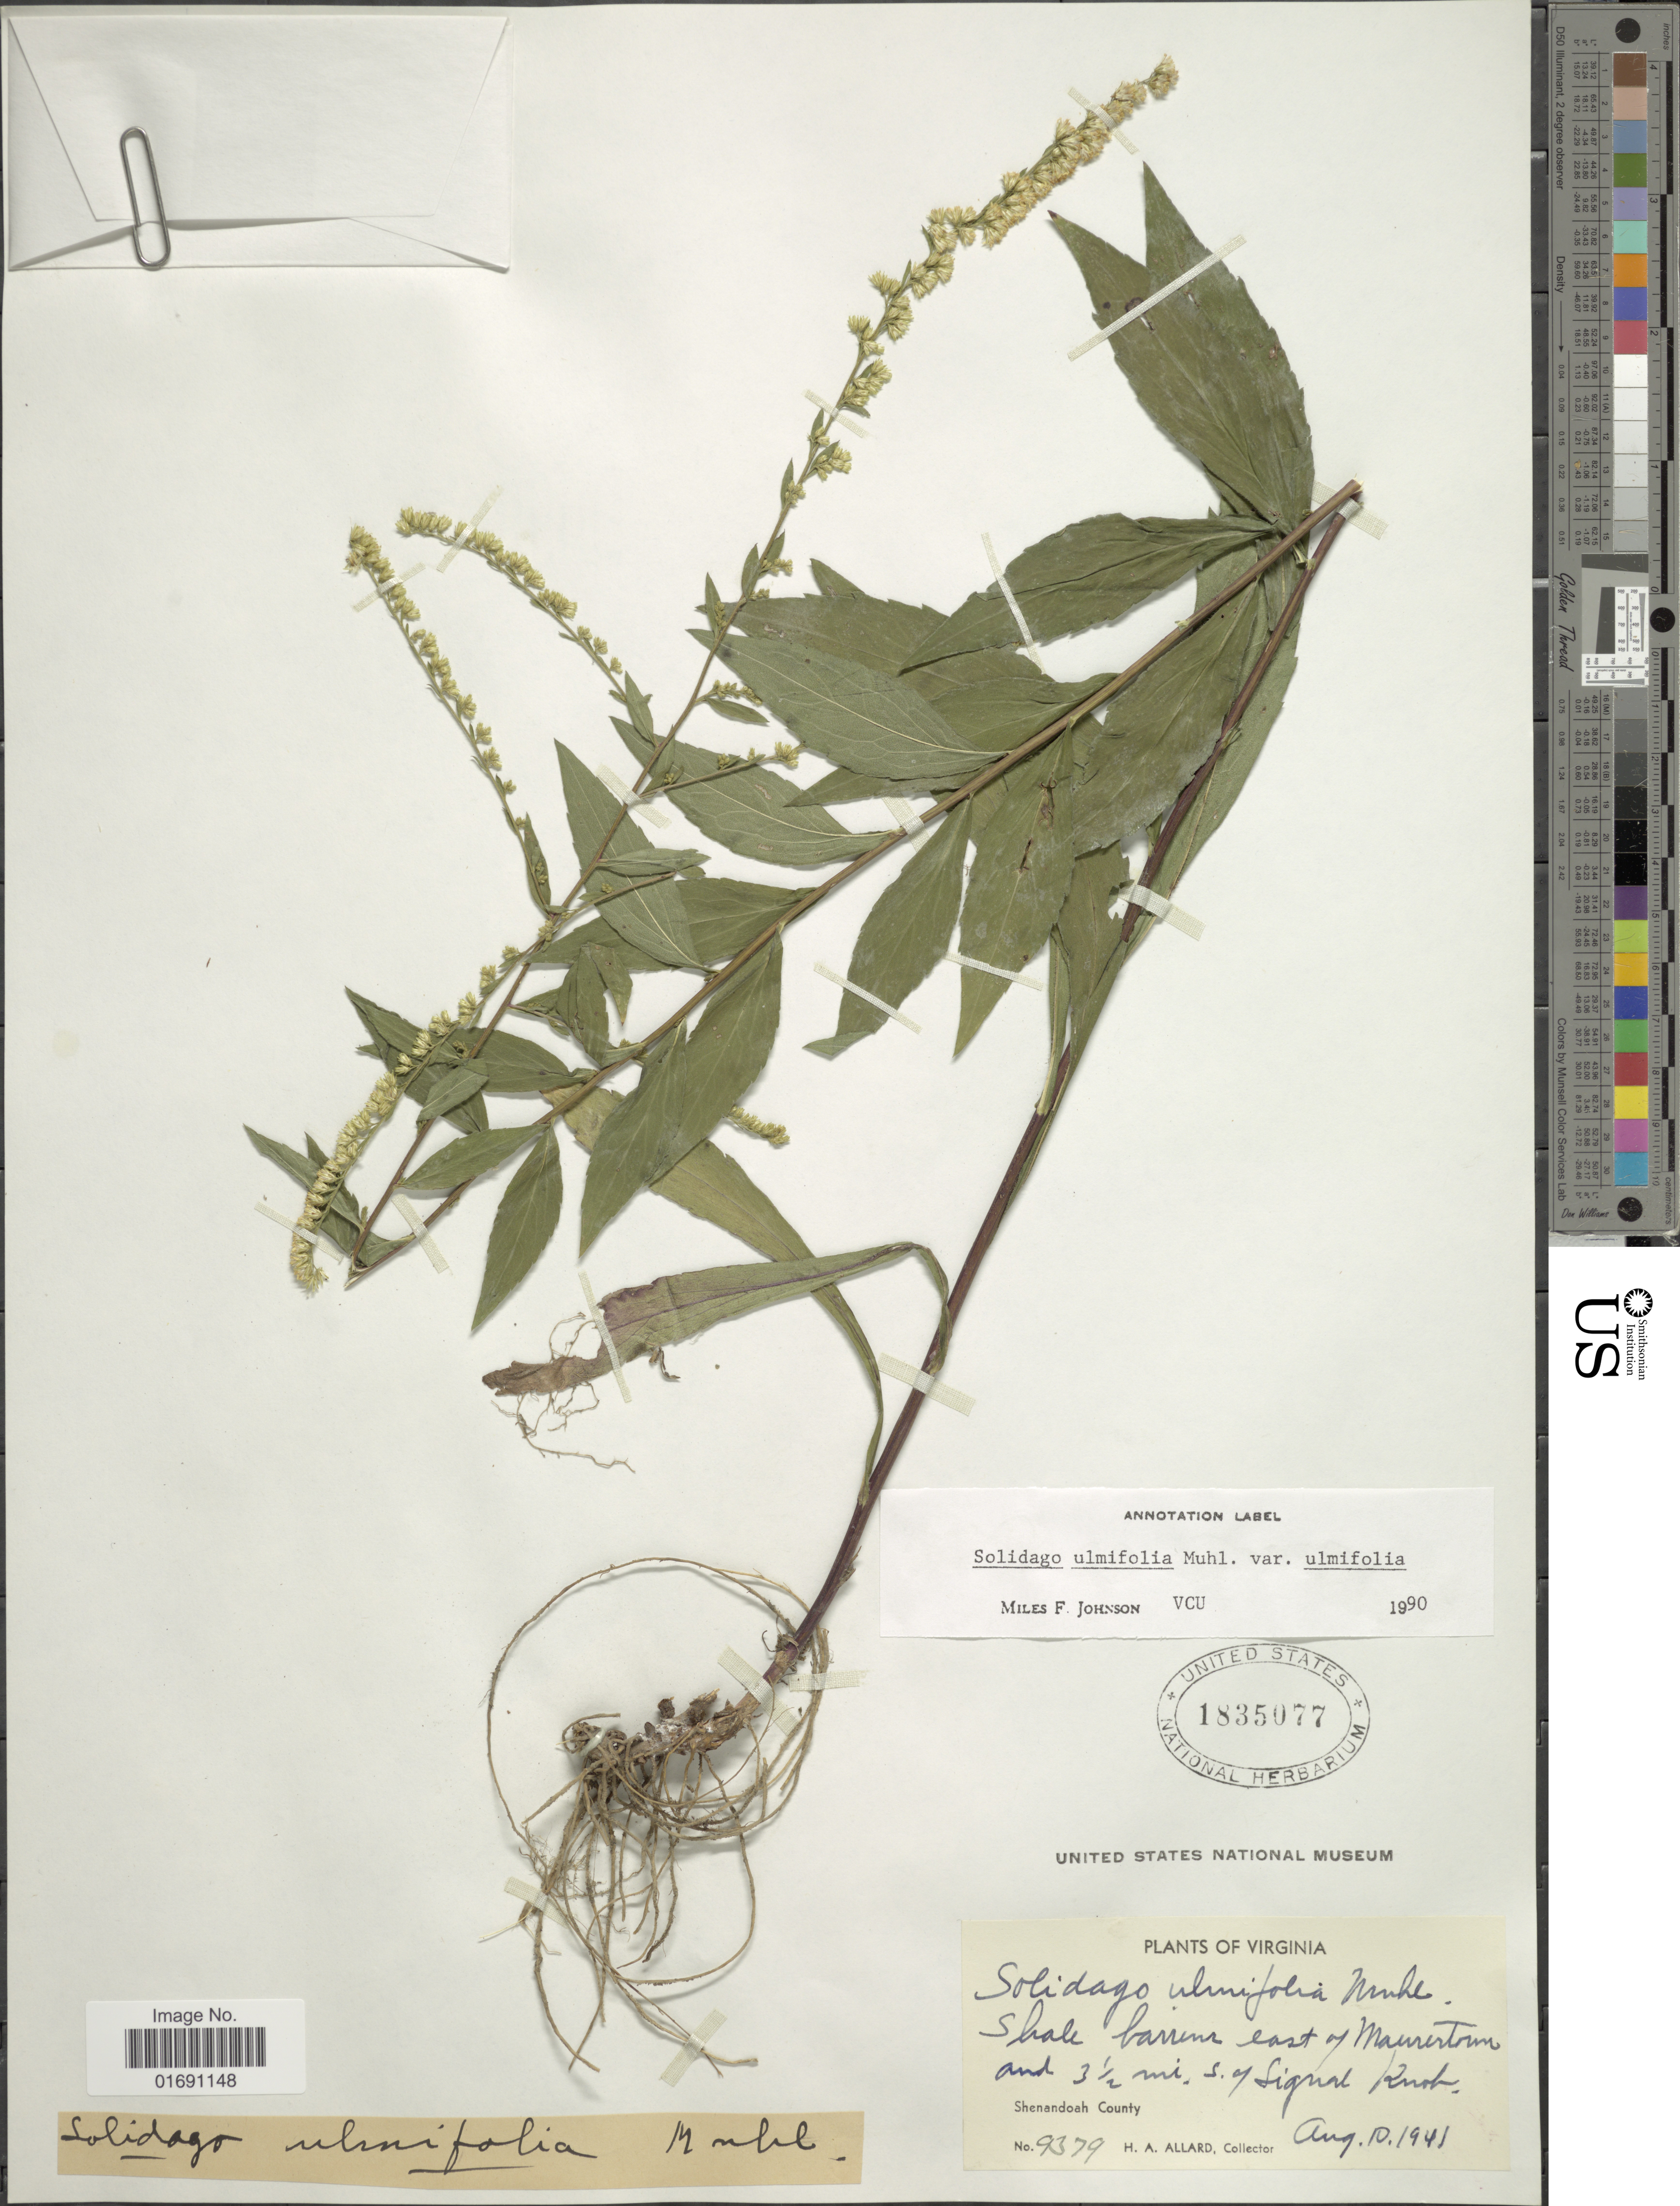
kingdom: Plantae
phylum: Tracheophyta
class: Magnoliopsida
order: Asterales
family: Asteraceae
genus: Solidago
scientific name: Solidago ulmifolia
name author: Muhl. ex Willd.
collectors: H. A. Allard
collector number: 9379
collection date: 1941-08-10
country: United States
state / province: Virginia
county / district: Shenandoah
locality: Shale barrens east of Maurertown and 3½ mi S. of Signal Knob.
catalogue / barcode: US 1835077